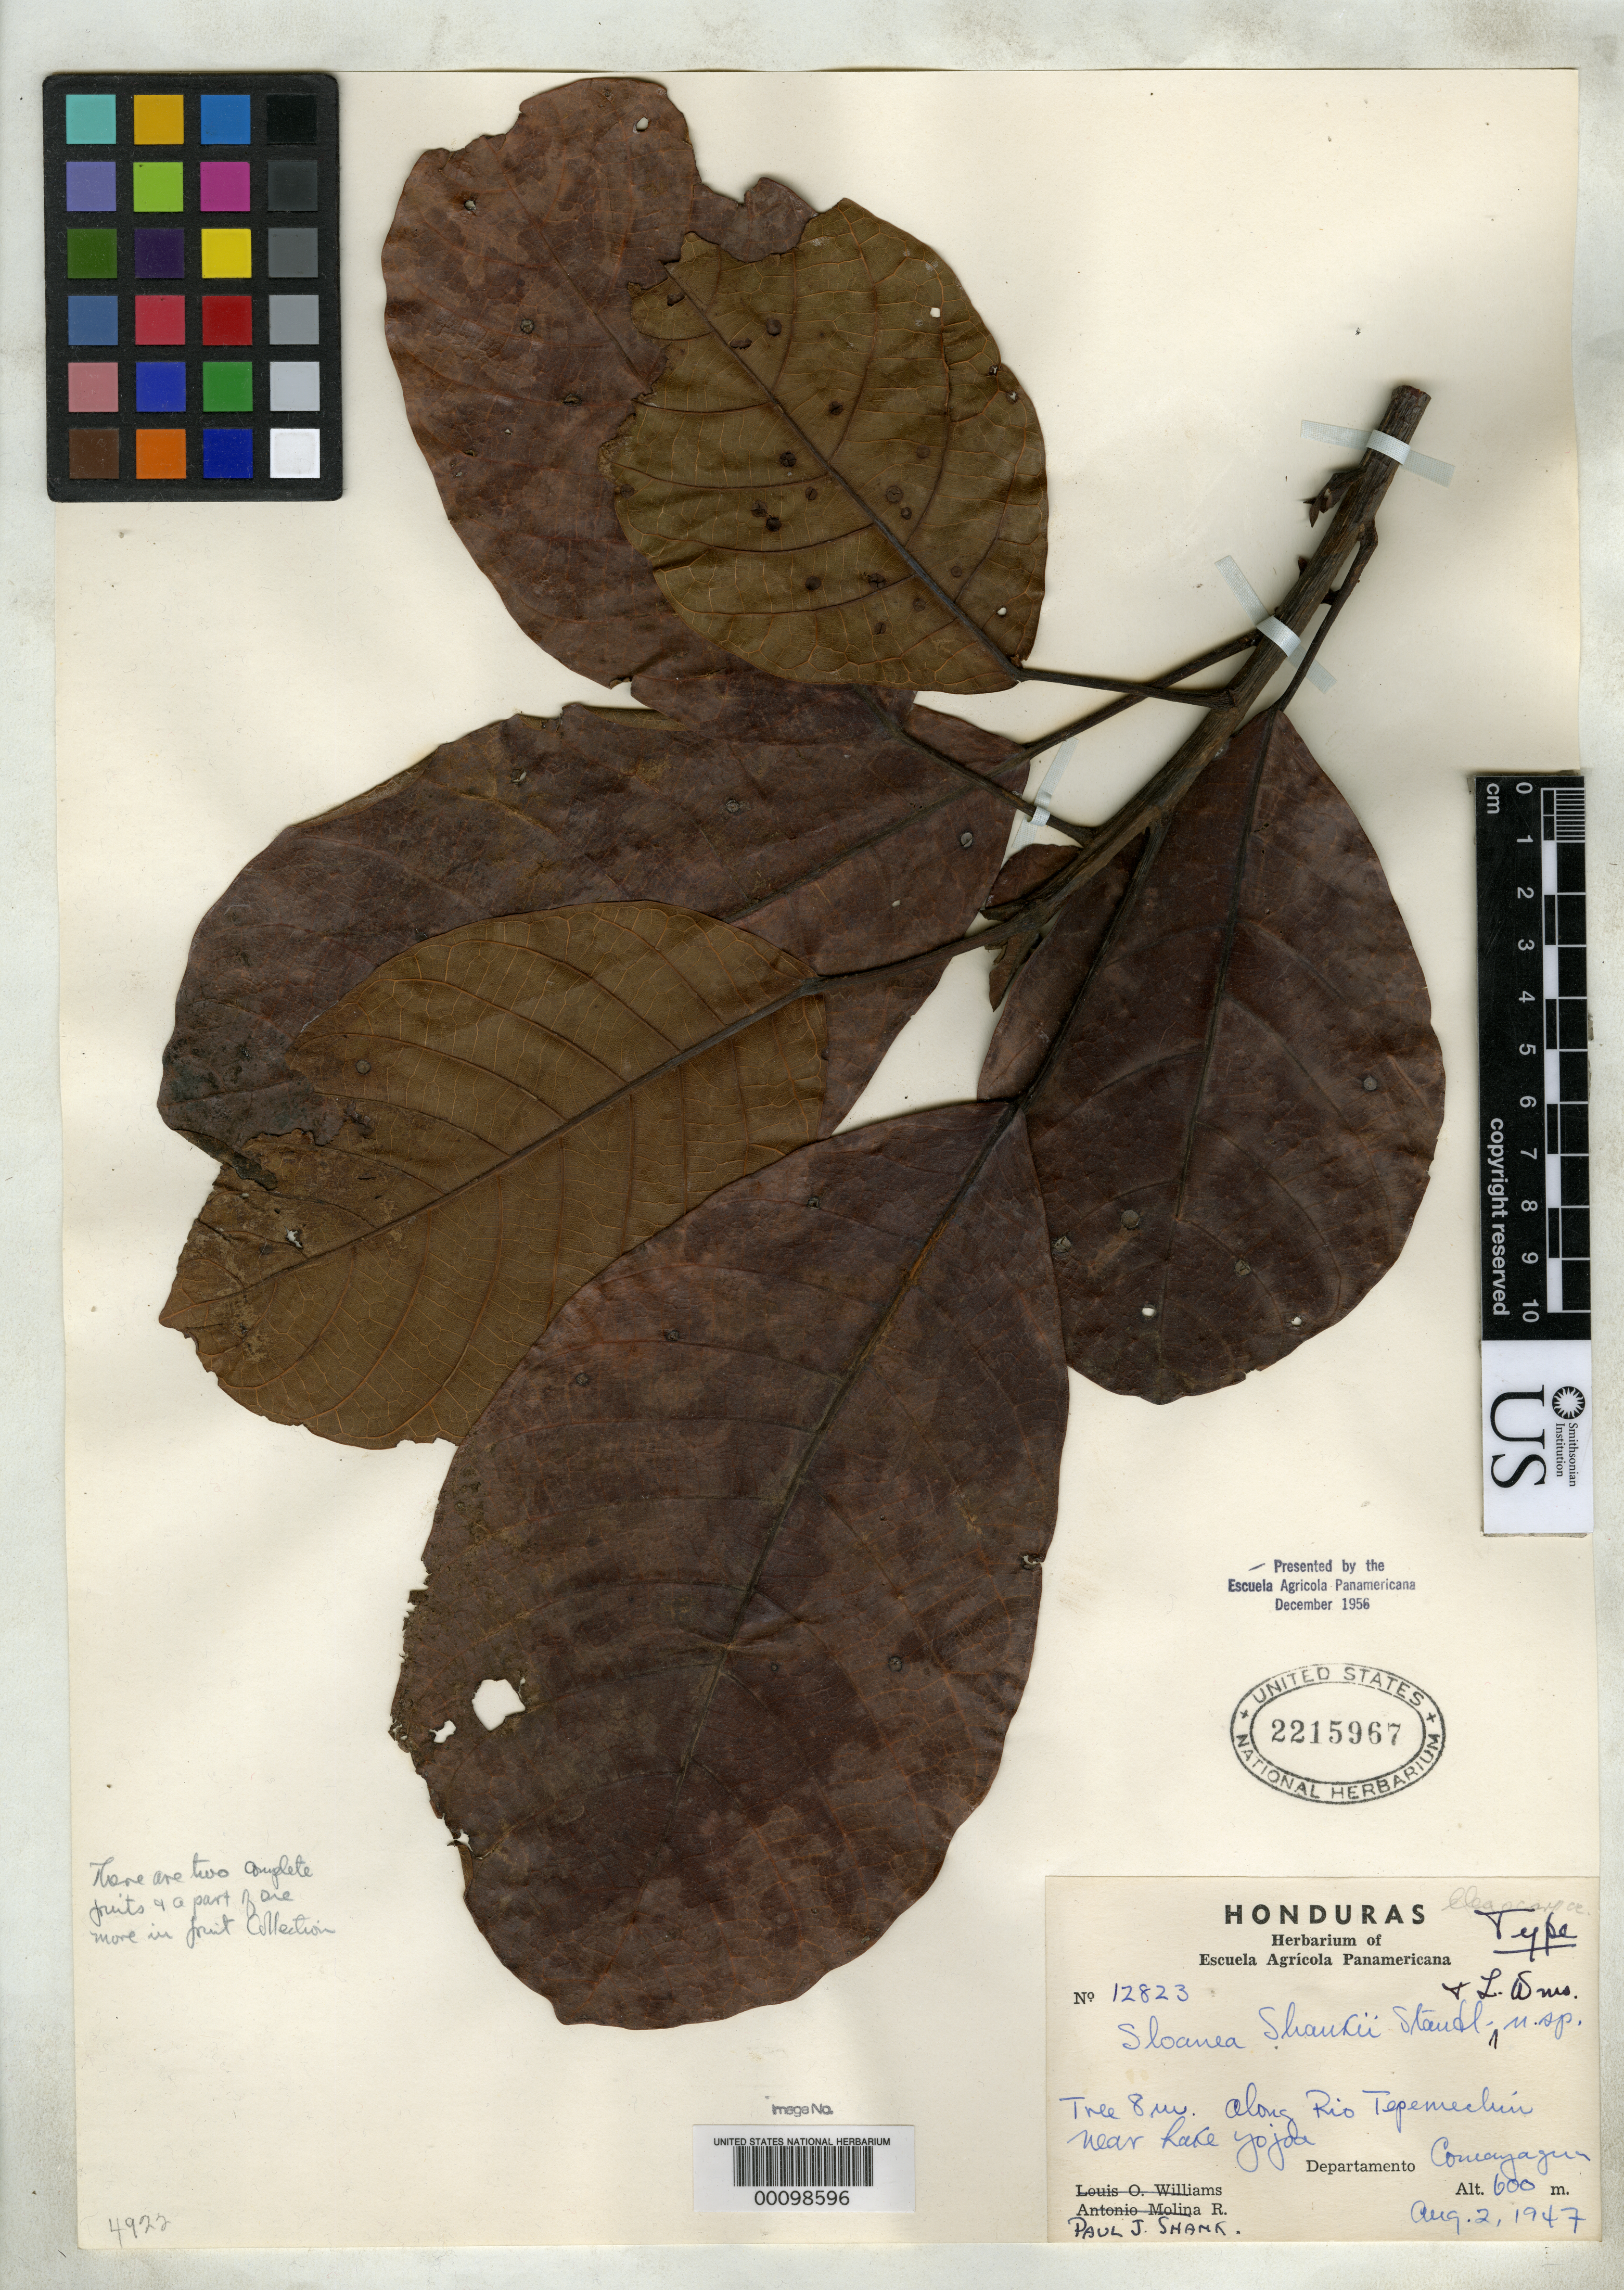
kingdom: Plantae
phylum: Tracheophyta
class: Magnoliopsida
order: Oxalidales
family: Elaeocarpaceae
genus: Sloanea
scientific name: Sloanea shankii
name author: Standl. & L.O. Williams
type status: Holotype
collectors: P. J. Shank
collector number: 12823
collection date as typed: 02 Aug 1947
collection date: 1947-08-02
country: Honduras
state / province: Comayagua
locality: Rio Tepemechin near Lake Yojoa.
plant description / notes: "Presented by the Escuela Agricola Panamericana December 1956". Holotype, transferred from EAP to US (see Dorr et al. 2009, Taxon 58: 993-1001). Specimen is also annotated (apparently while at EAP) "There are two complete fruits and a part of one more in fruit collection." No such fruits are found at US; they may remain at EAP or perhaps have been lost.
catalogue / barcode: US 2215967